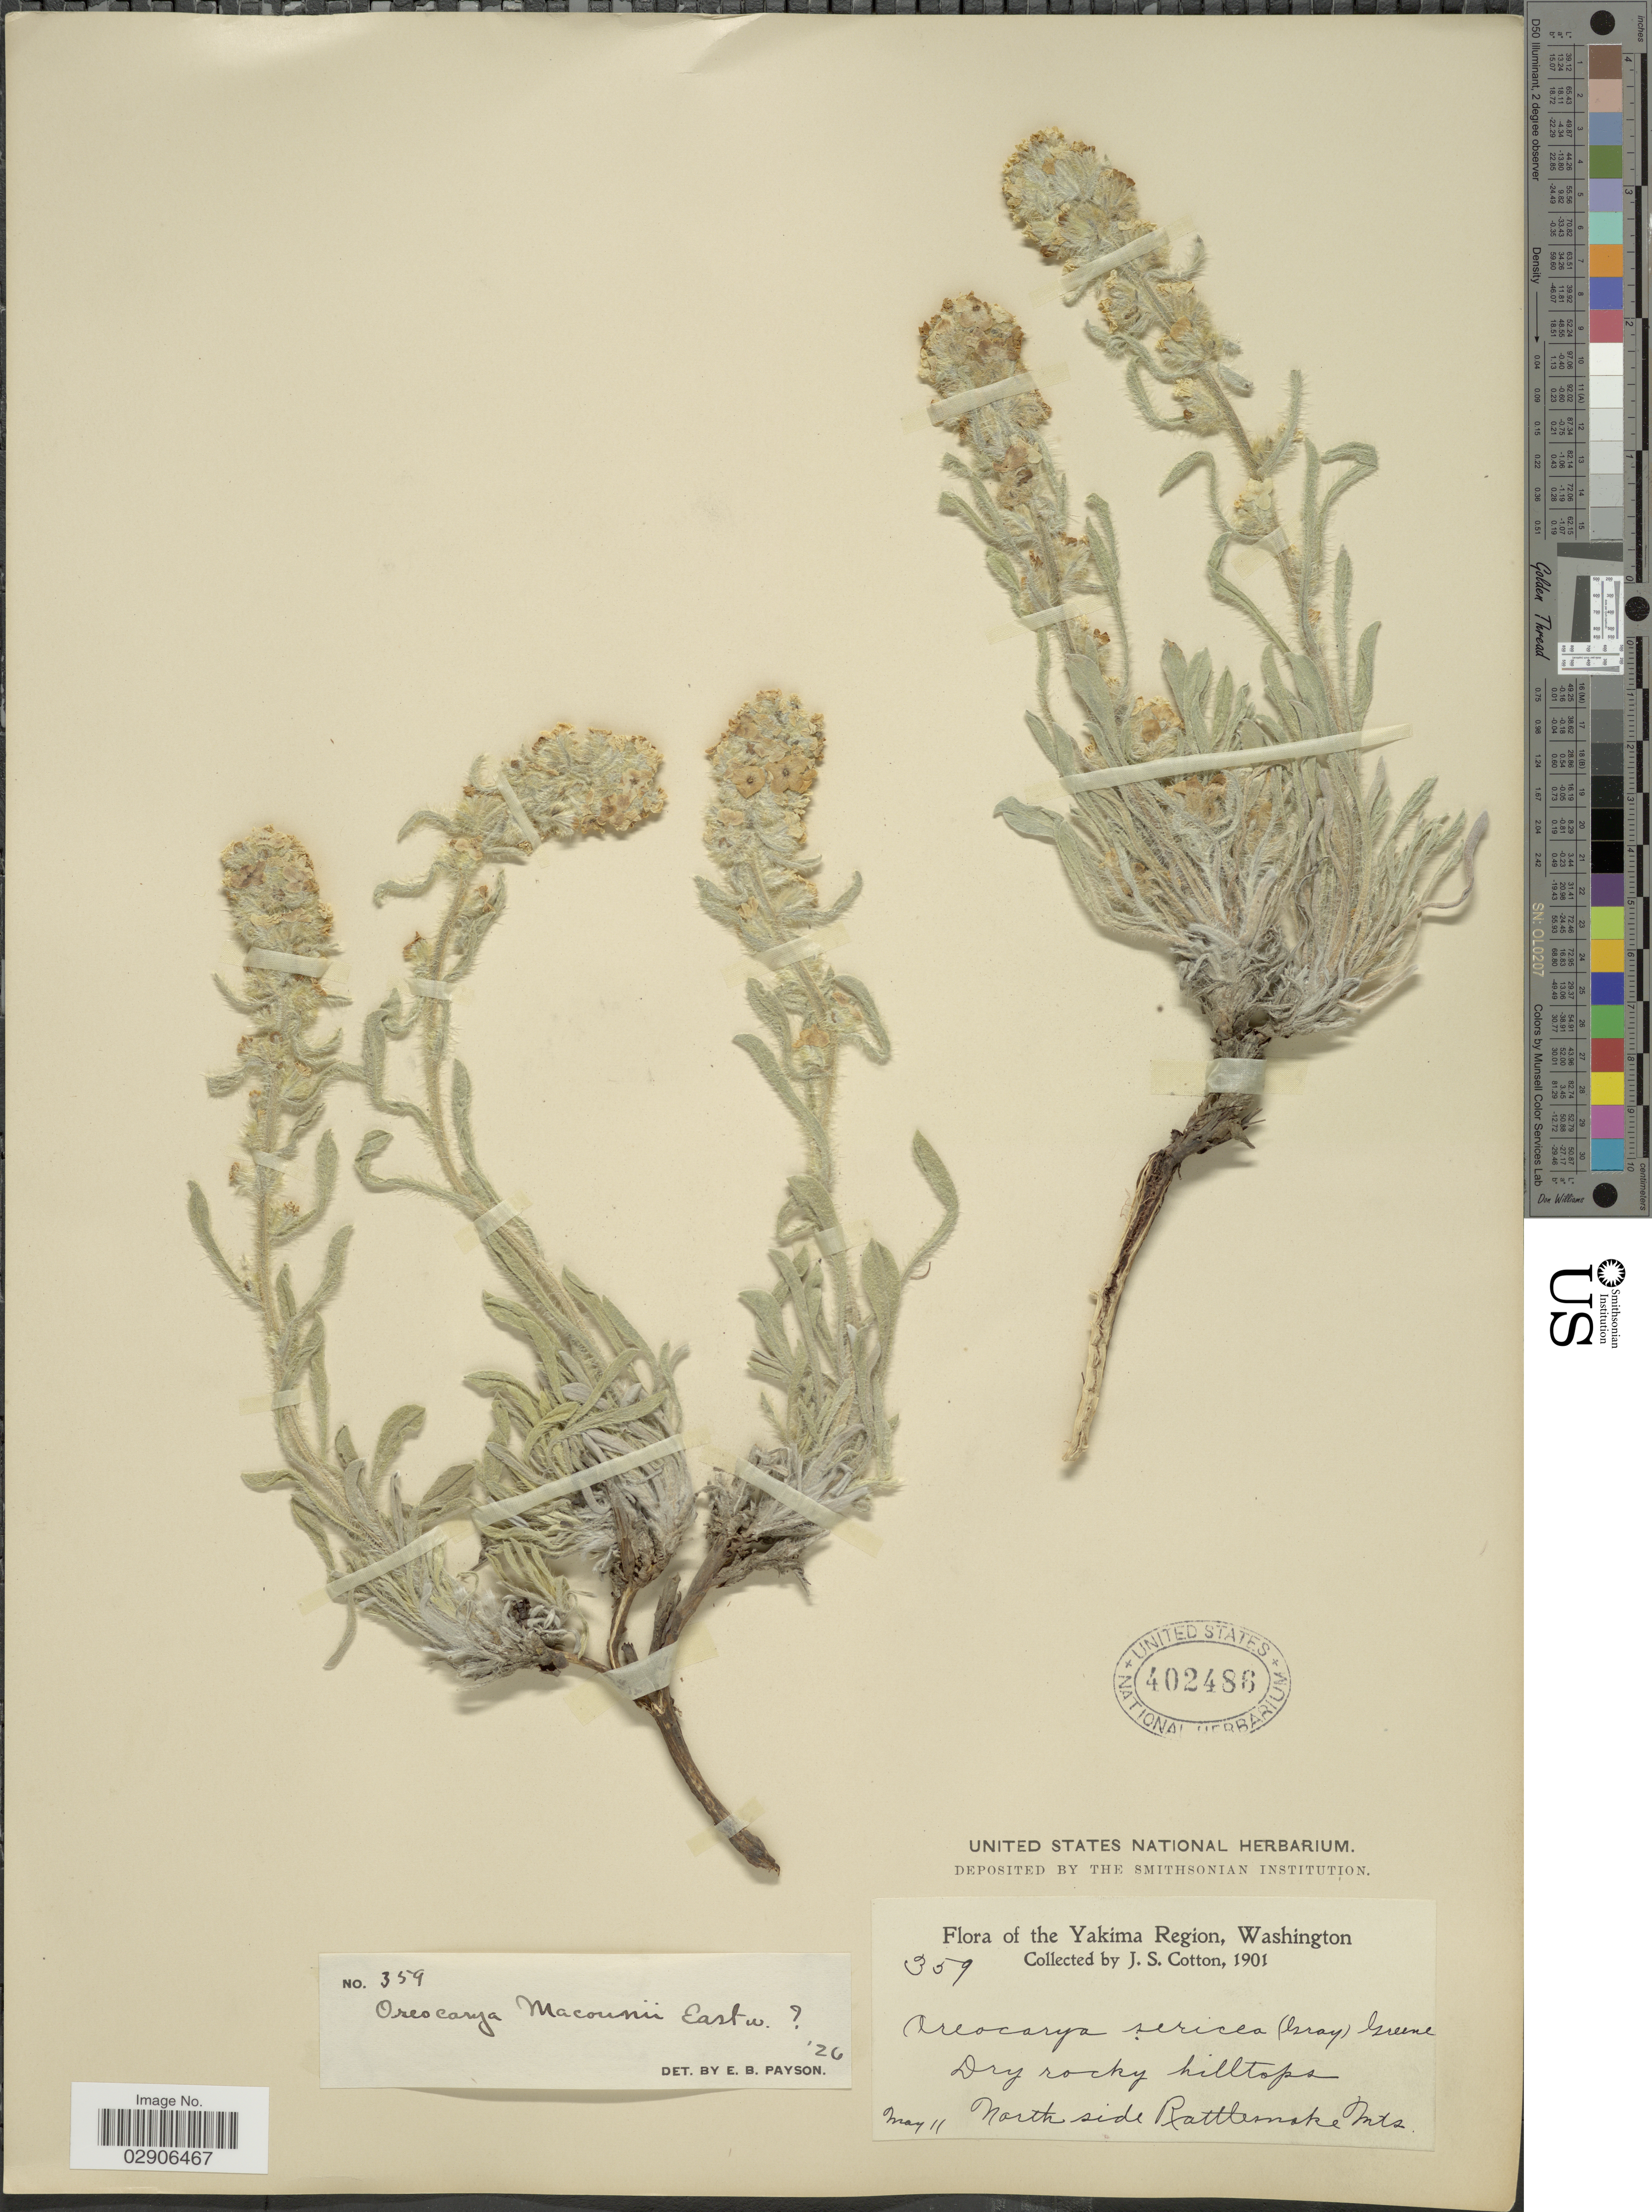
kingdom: Plantae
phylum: Tracheophyta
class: Magnoliopsida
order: Boraginales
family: Boraginaceae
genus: Oreocarya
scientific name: Oreocarya macounii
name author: Eastw.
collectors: J. S. Cotton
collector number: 359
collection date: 1901-05-11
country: United States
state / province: Washington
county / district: Yakima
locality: The Yakima Region. Dry rocky hilltops North side Rattlesnake Mts.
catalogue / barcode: US 402486